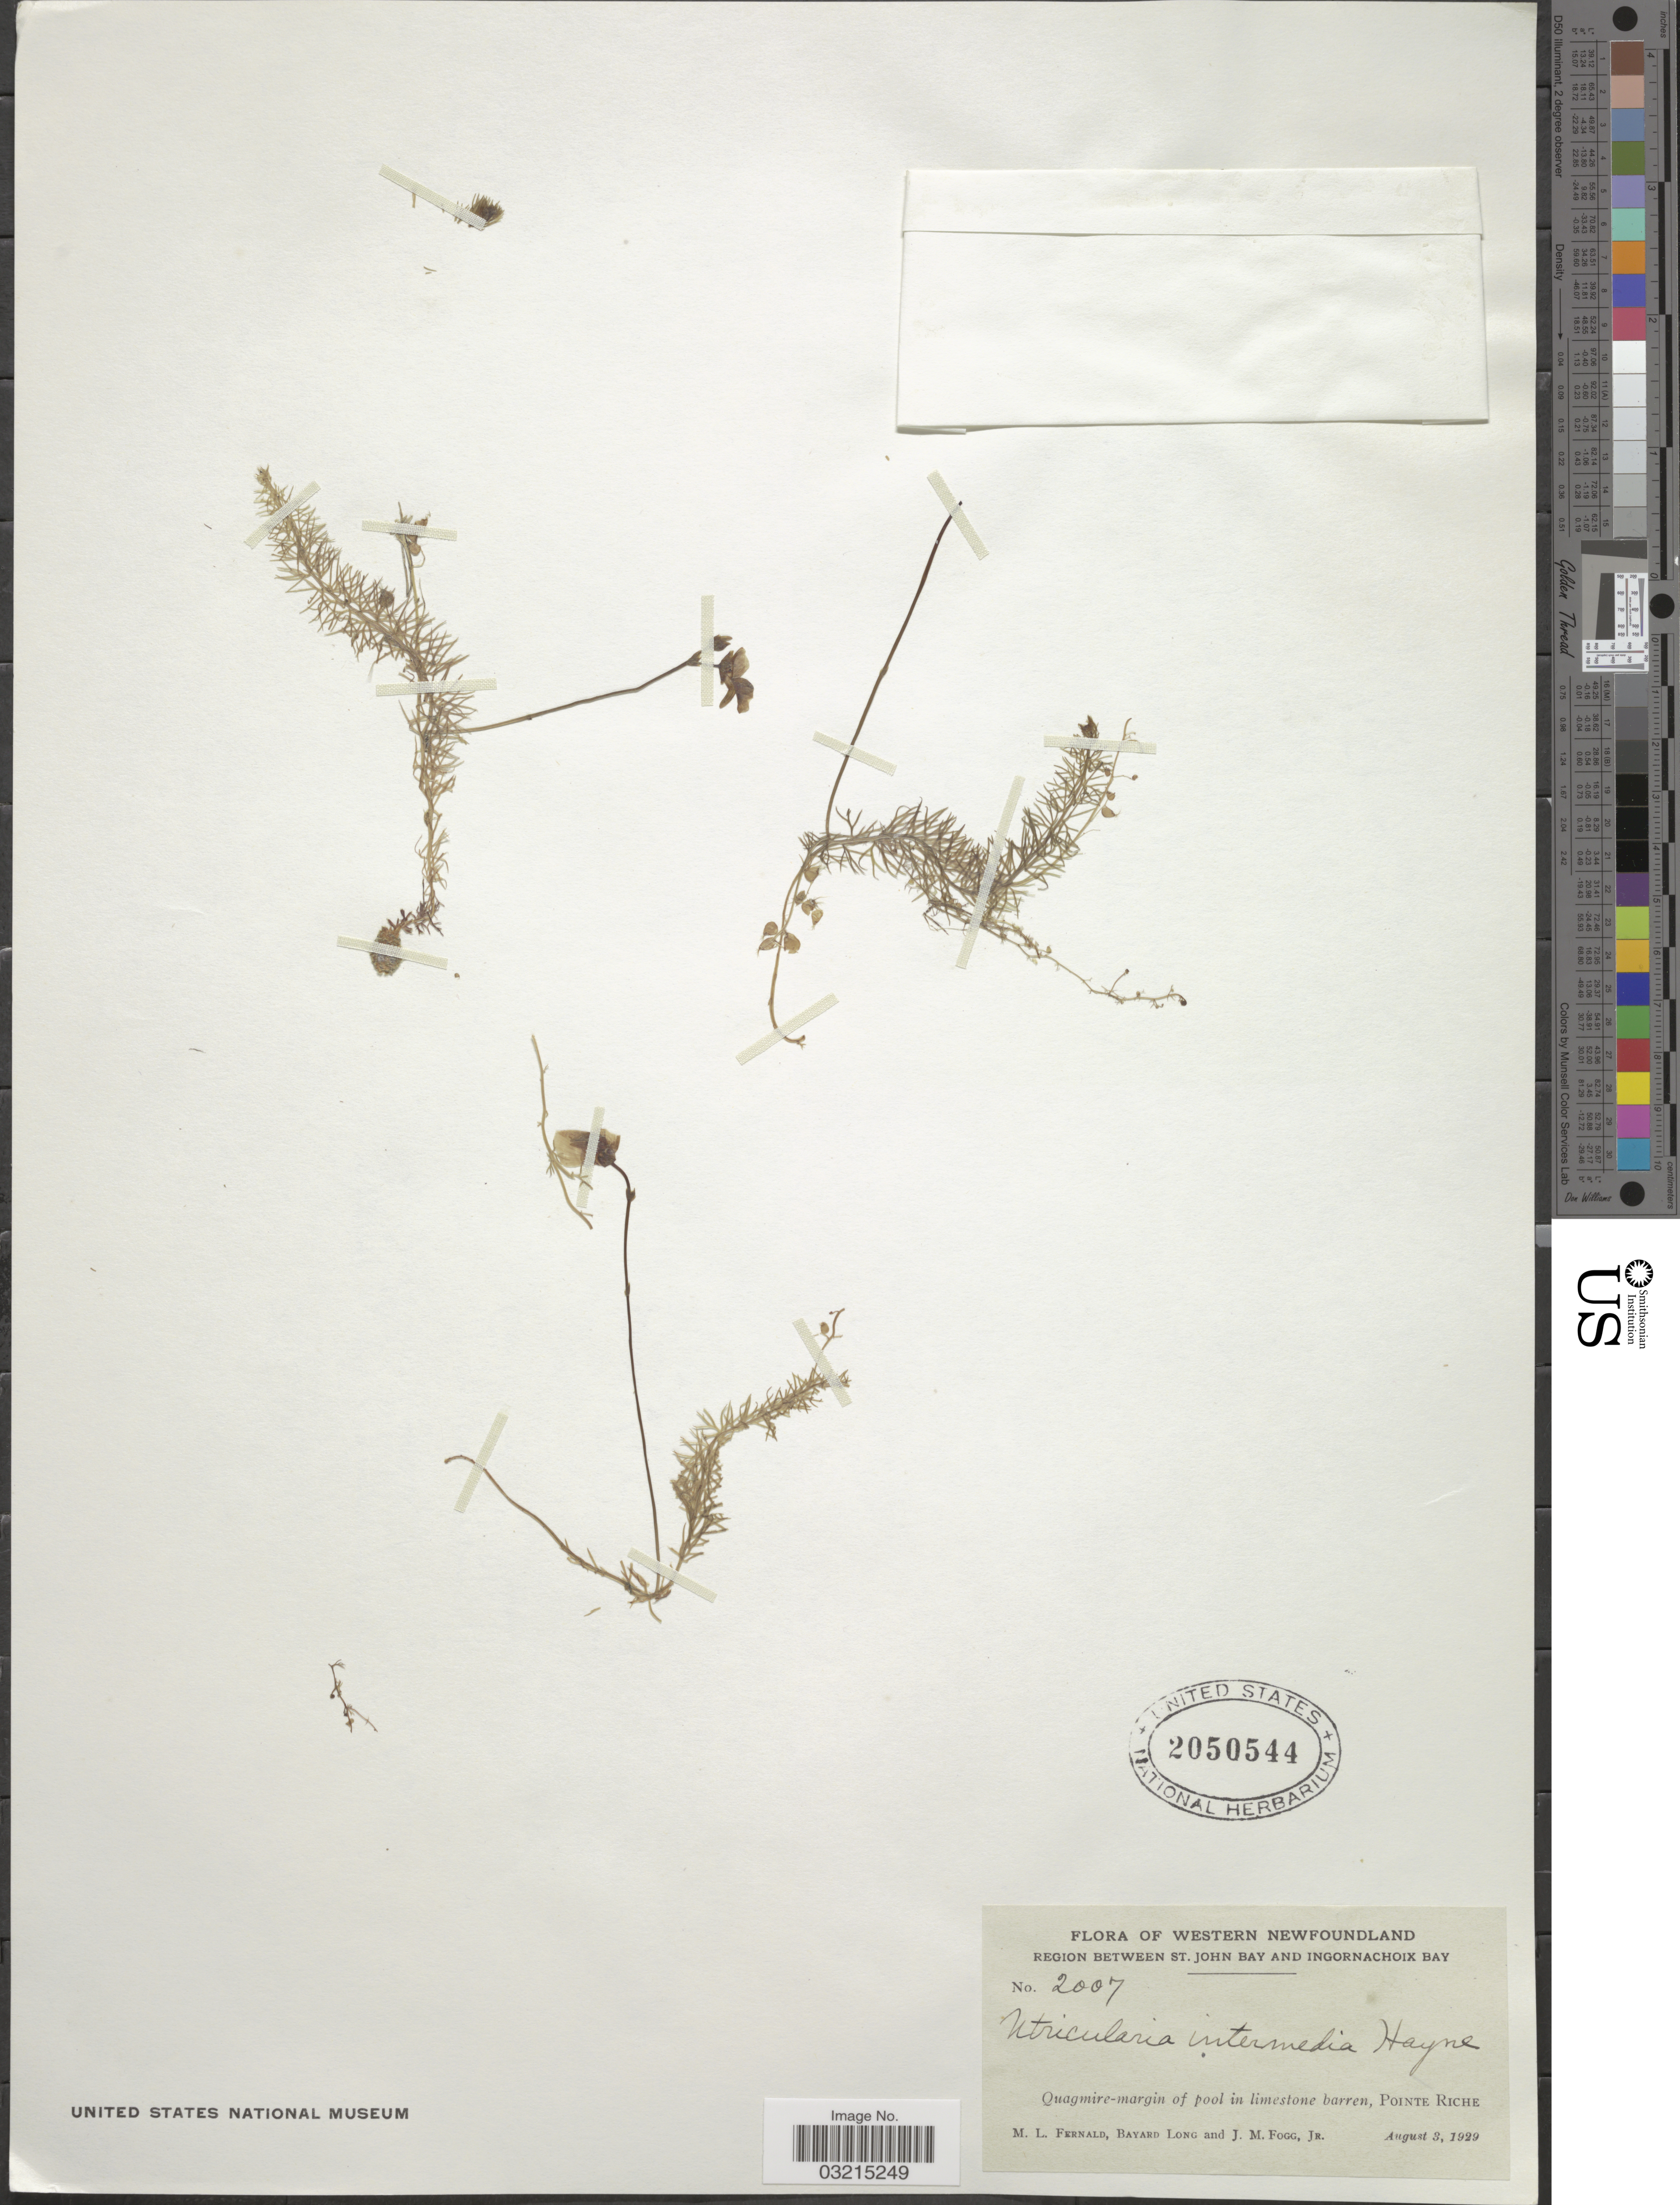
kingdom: Plantae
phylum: Tracheophyta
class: Magnoliopsida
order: Lamiales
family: Lentibulariaceae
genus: Utricularia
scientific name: Utricularia intermedia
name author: Hayne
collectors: M. L. Fernald, B. Long & J. Fogg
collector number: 2007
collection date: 1929-08-03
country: Canada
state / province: Newfoundland and Labrador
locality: Western Newfoundland. Region between St. John Bay and Ingornachoix Bay. Quagmire-margin of pool in limestone barren, Pointe Riche.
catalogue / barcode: US 2050544